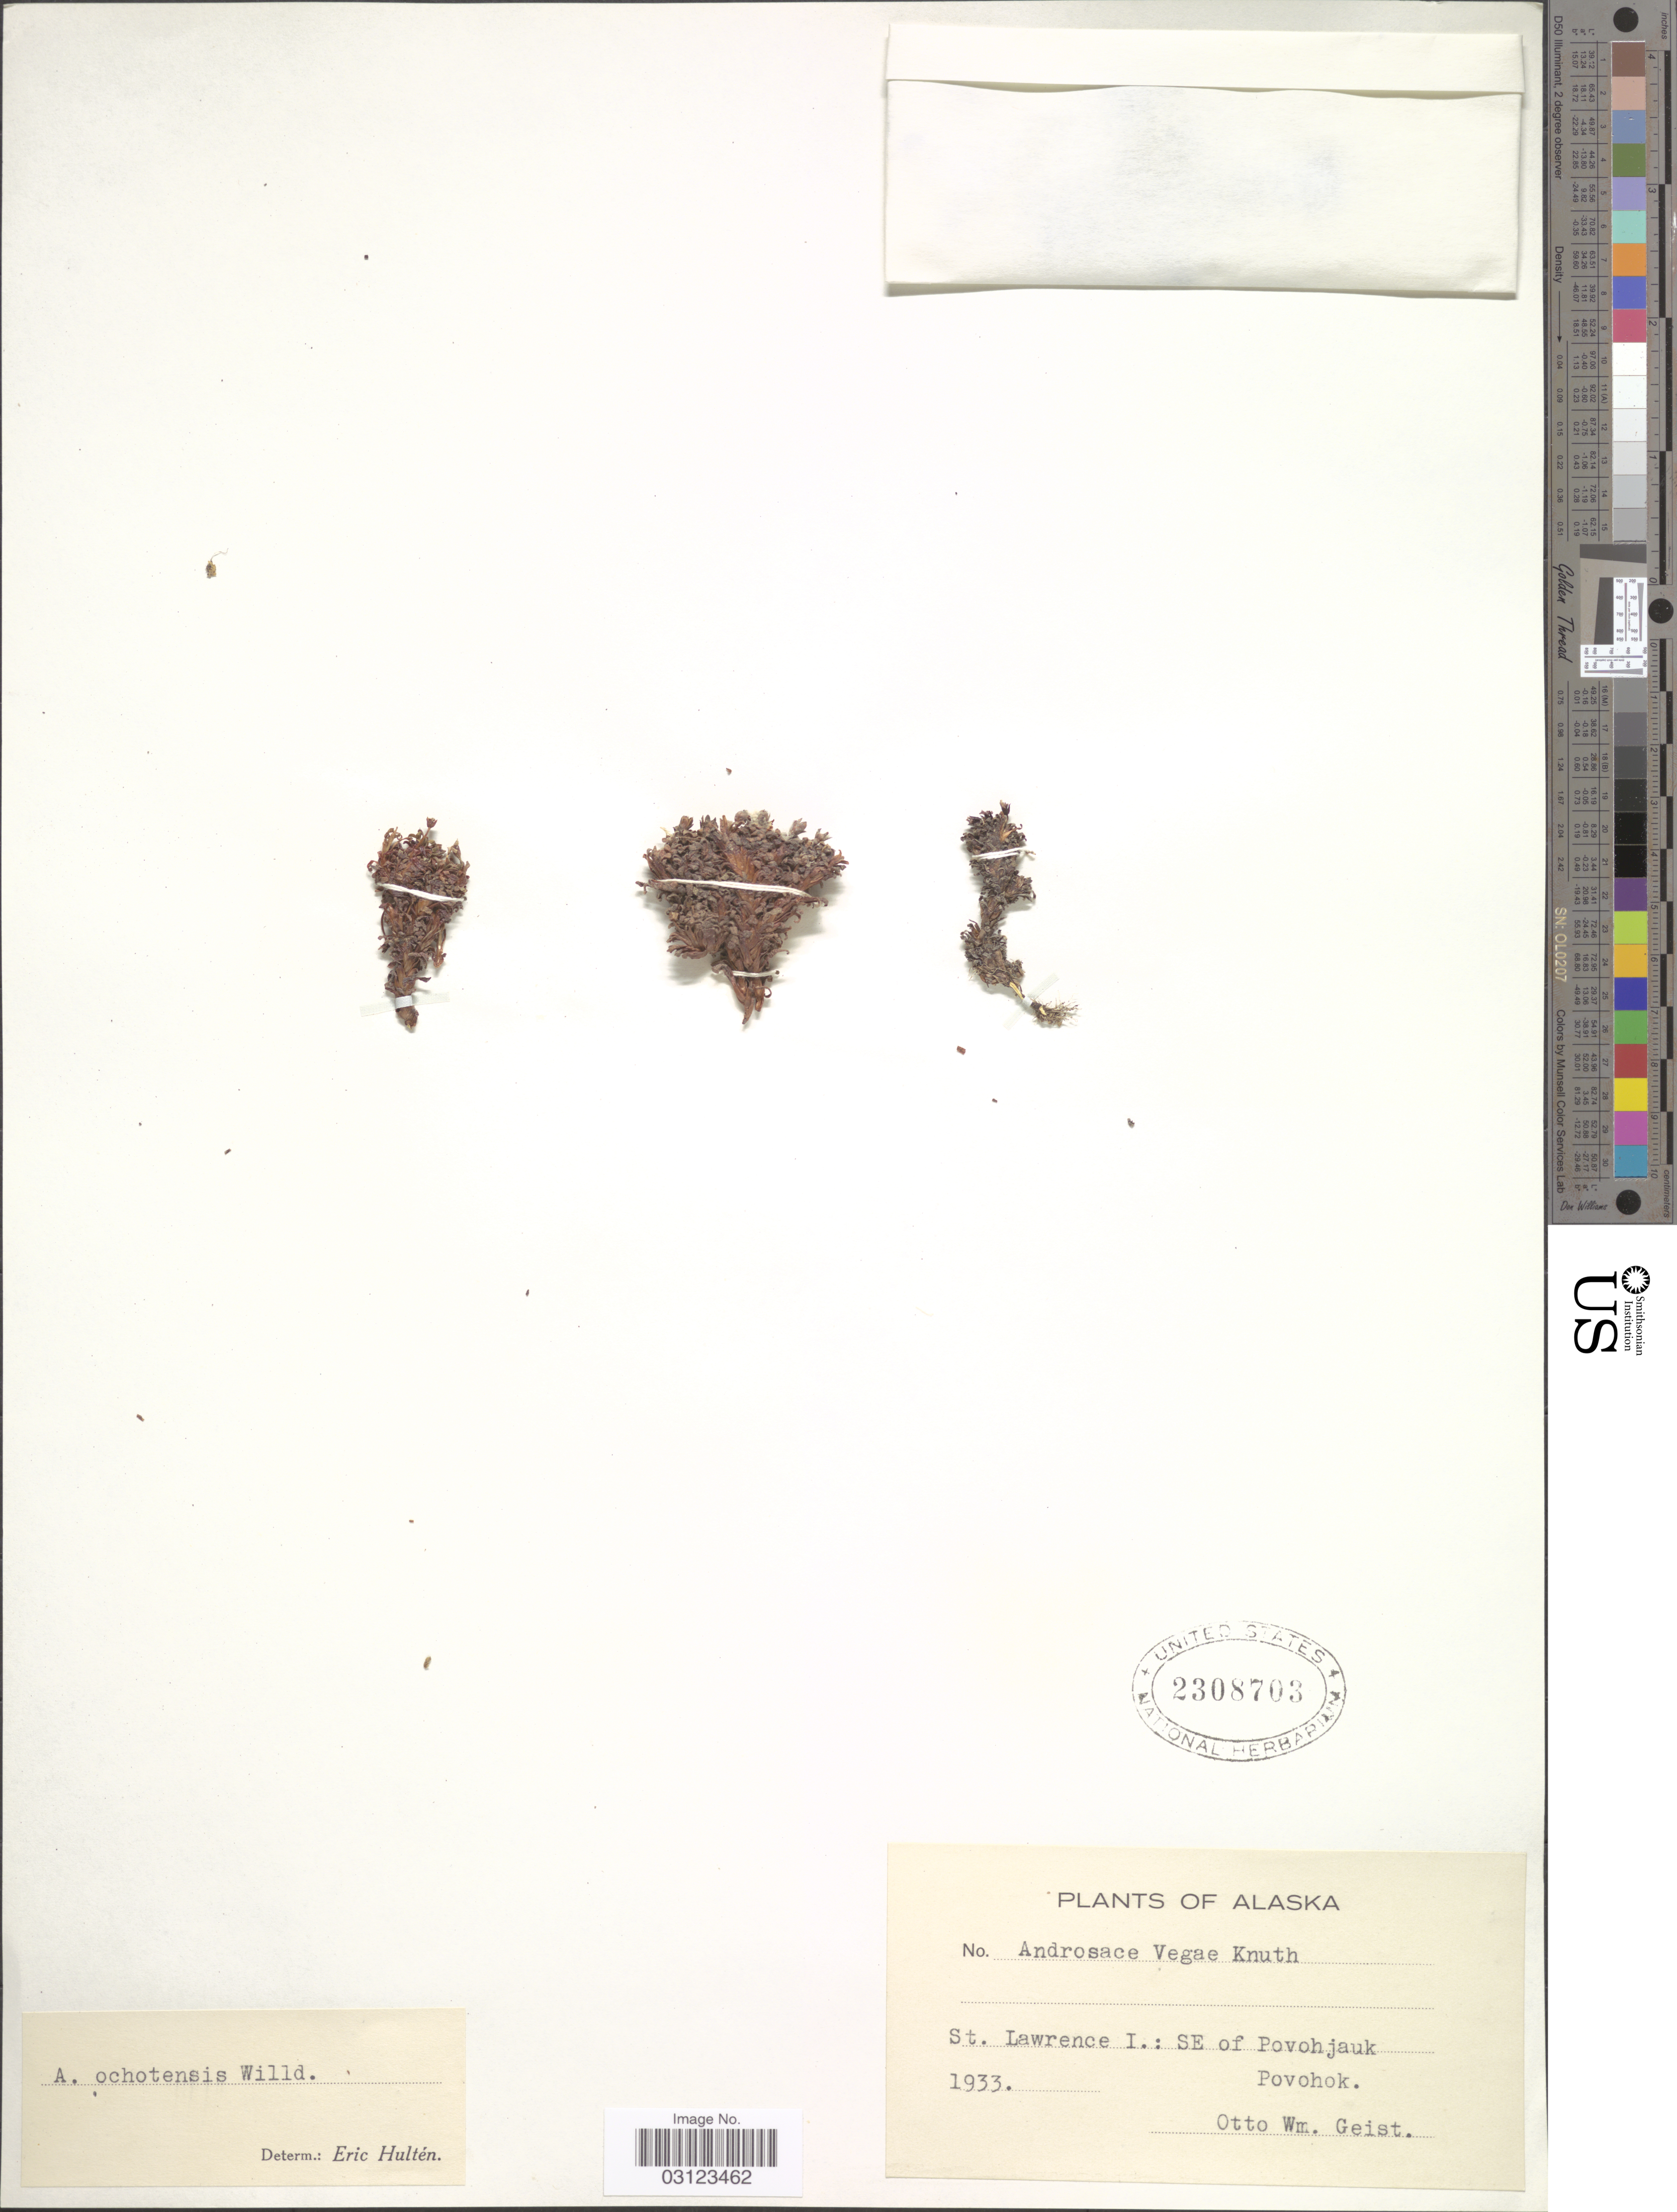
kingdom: Plantae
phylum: Tracheophyta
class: Magnoliopsida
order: Ericales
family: Primulaceae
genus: Androsace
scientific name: Androsace ochotensis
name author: Roem. & Schult.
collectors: O. Geist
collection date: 1933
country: United States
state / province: Alaska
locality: St. Lawrence I.: SE of Povohjauk Povohok.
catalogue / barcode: US 2308703